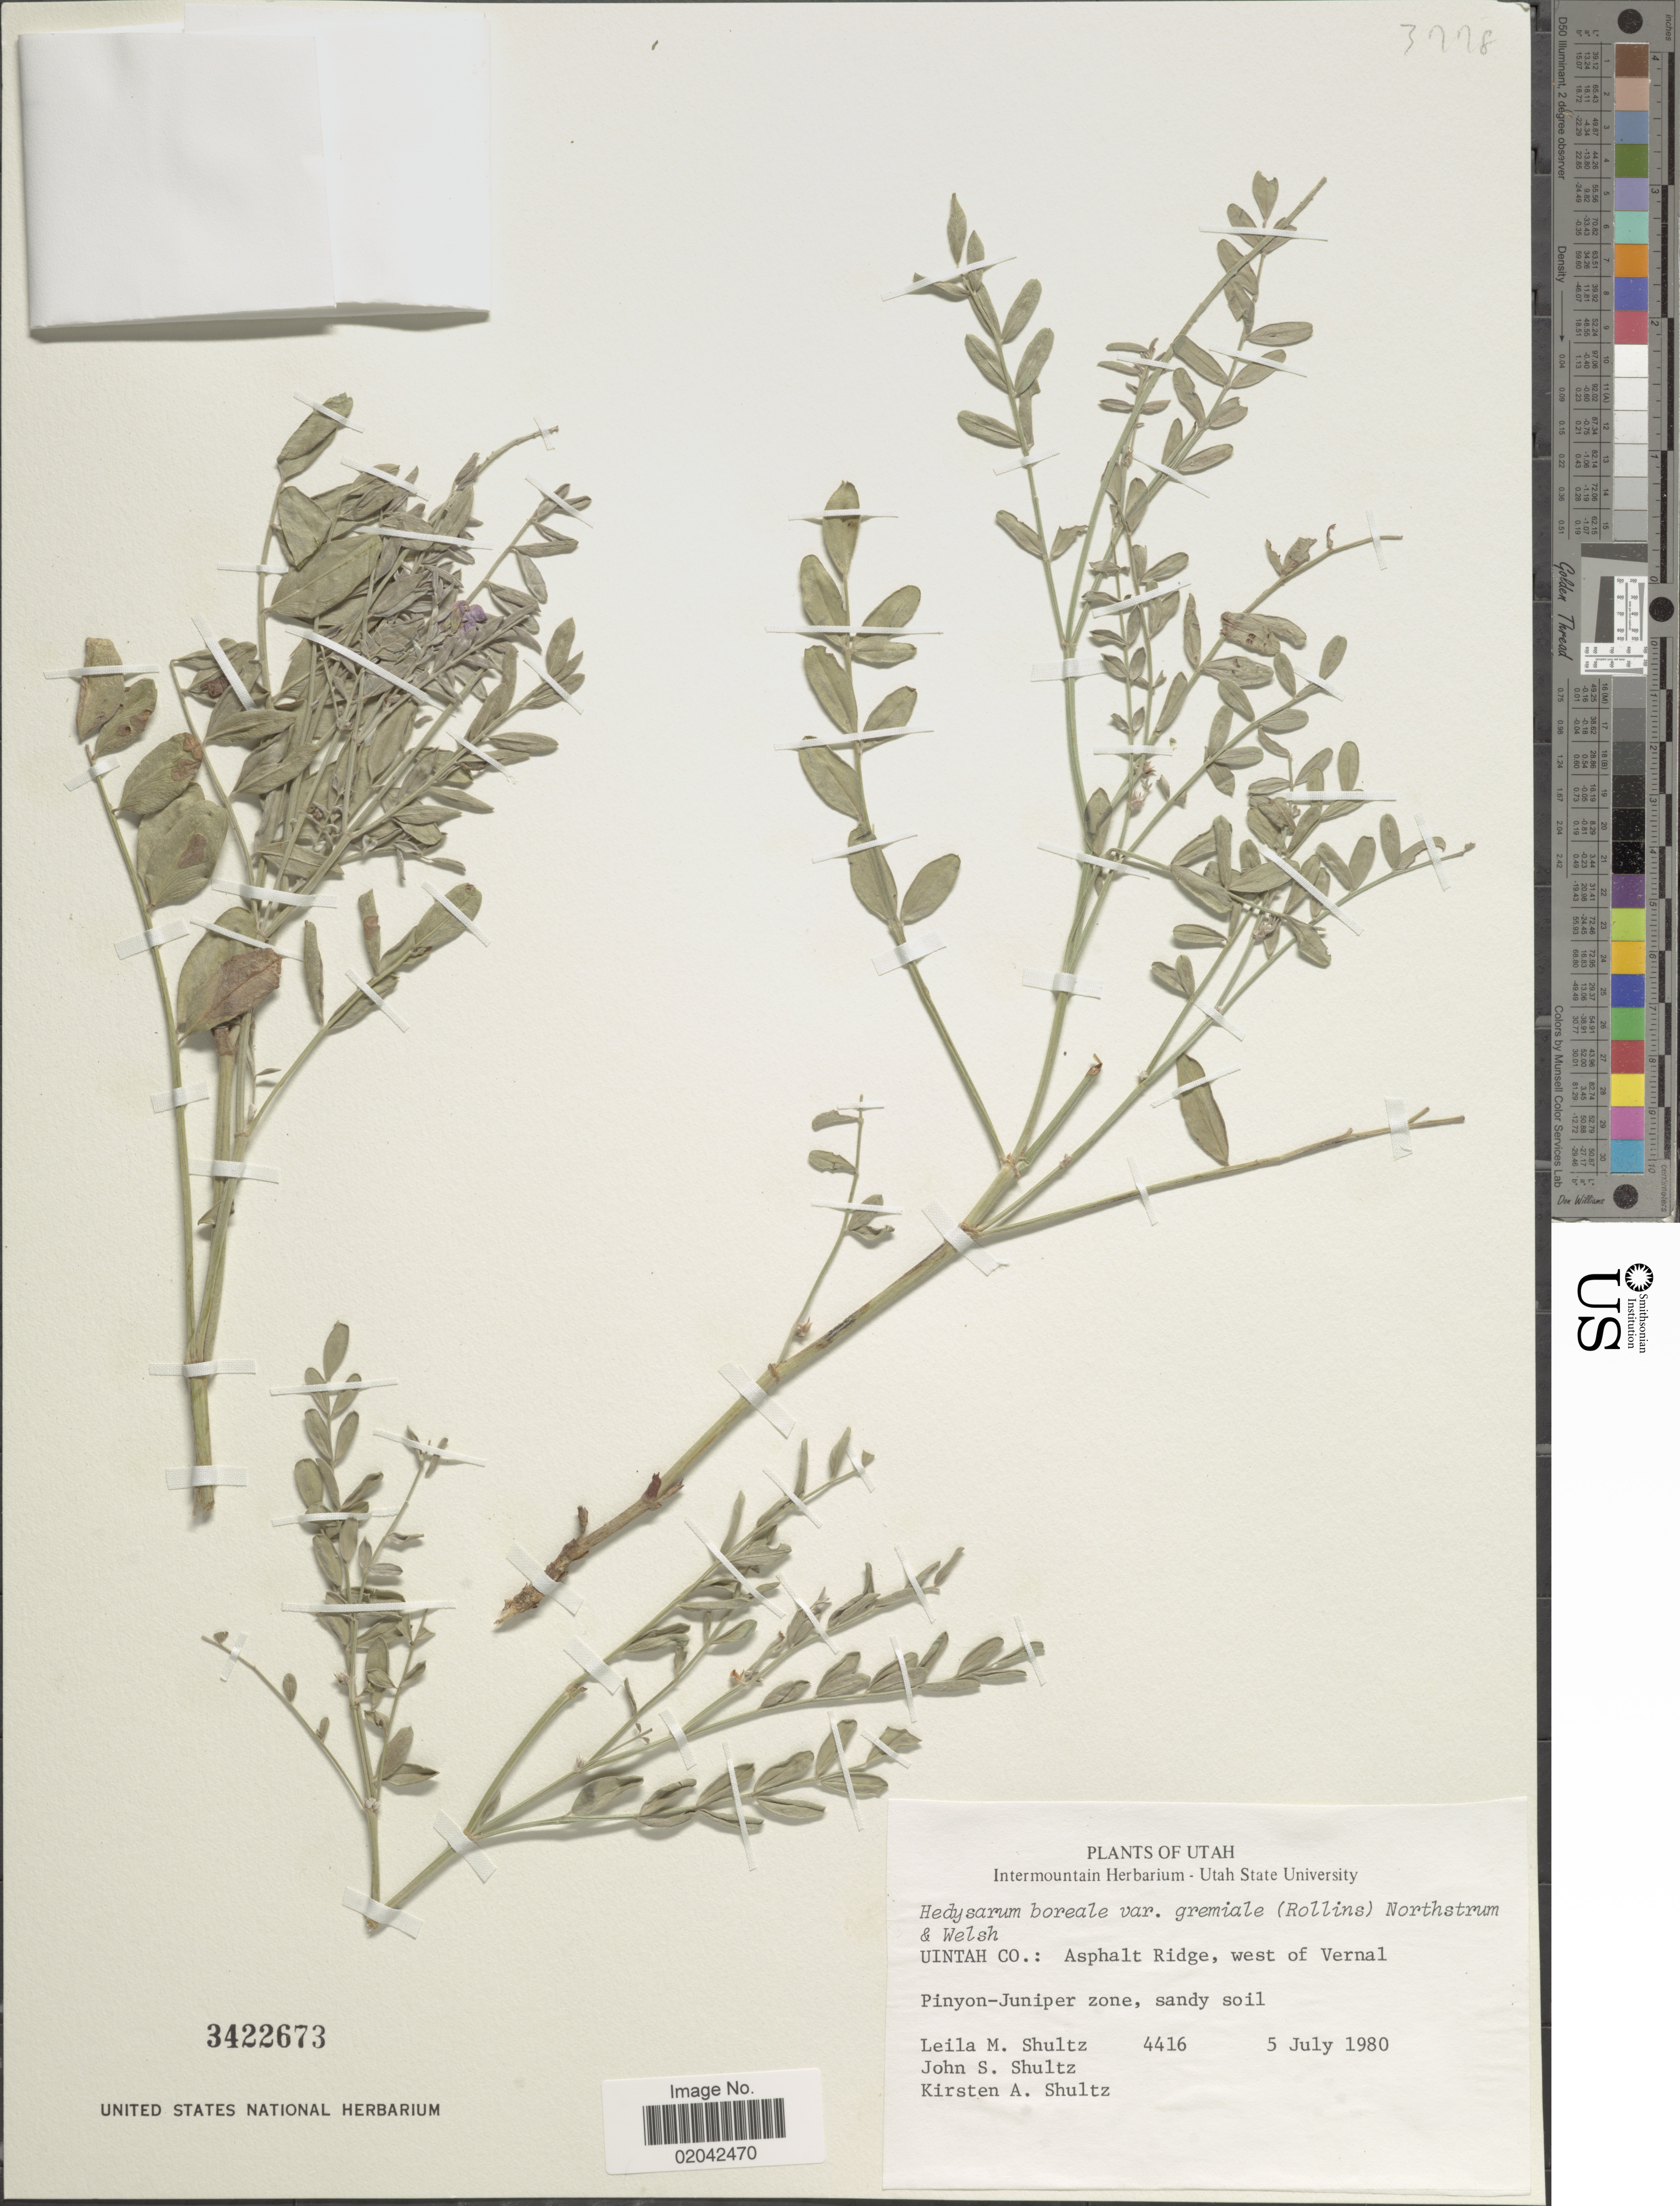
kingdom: Plantae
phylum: Tracheophyta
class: Magnoliopsida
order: Fabales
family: Fabaceae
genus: Hedysarum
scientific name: Hedysarum boreale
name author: Nutt.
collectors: L. Shultz, J. Shultz & K. Shultz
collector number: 4416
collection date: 1980-07-05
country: United States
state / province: Utah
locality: Uintah Co., Asphalt Ridge, west of Vernal, Pinyon-Juniper zone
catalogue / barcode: US 3422673